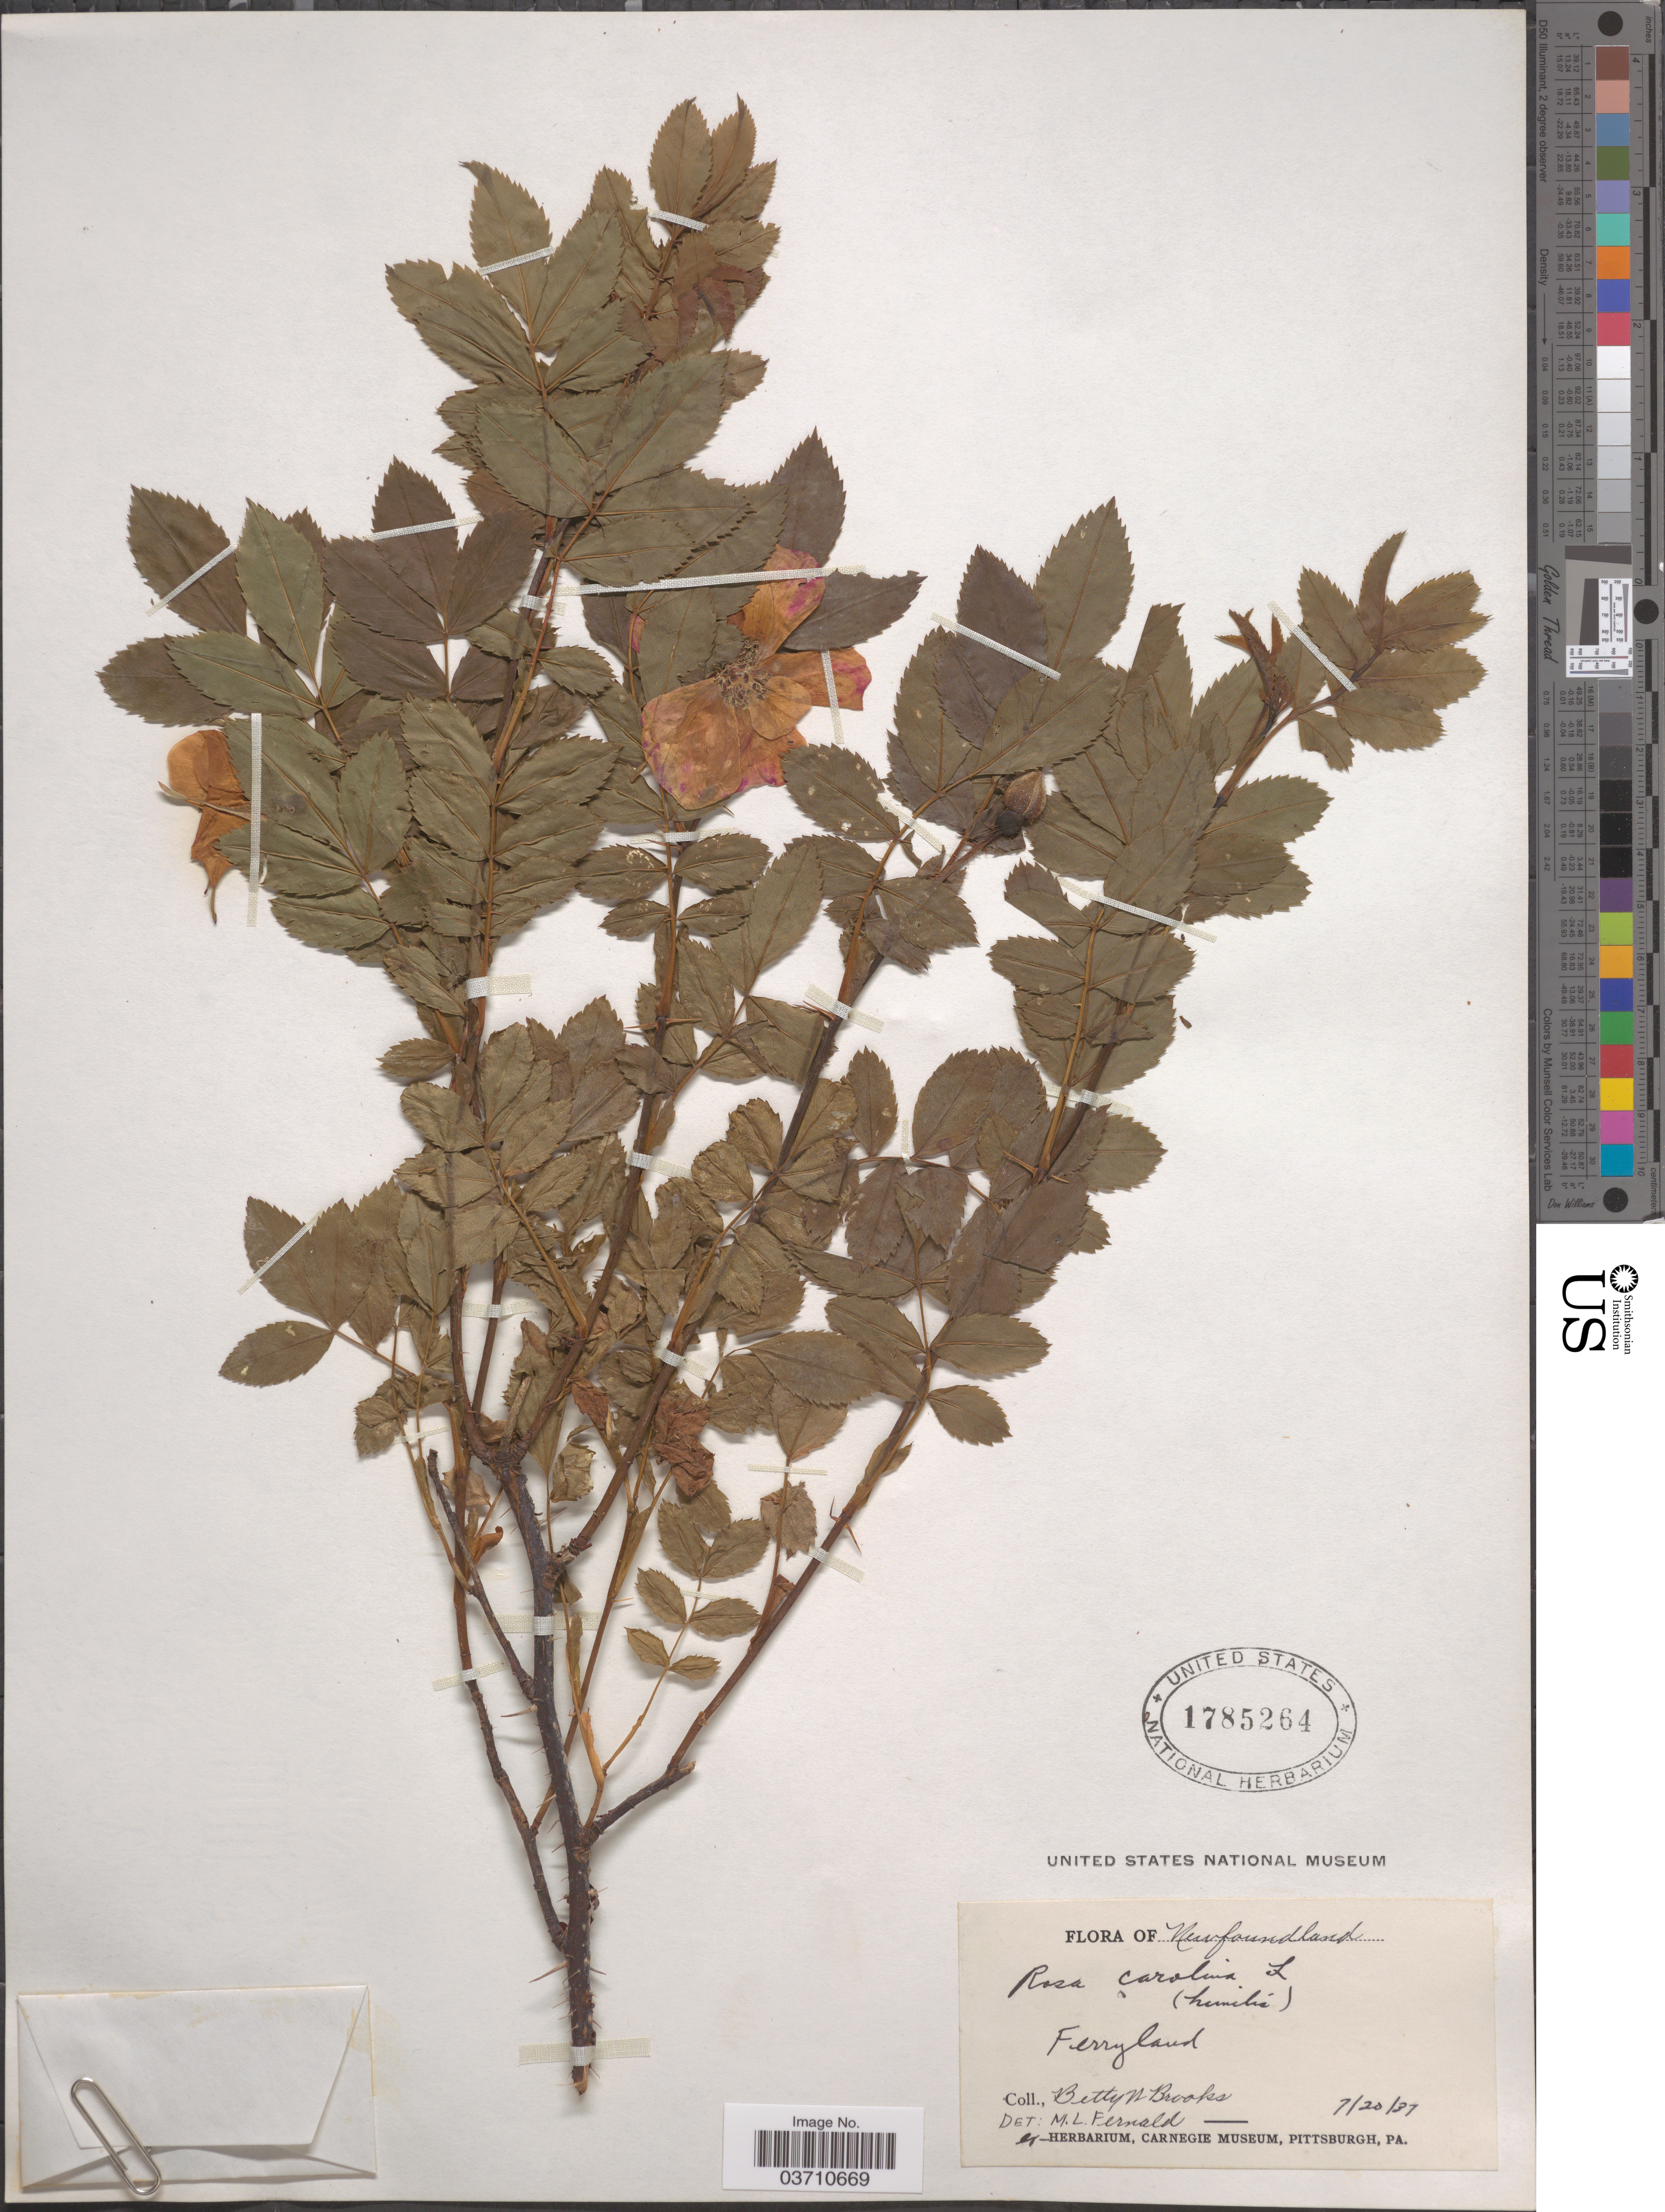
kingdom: Plantae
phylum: Tracheophyta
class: Magnoliopsida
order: Rosales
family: Rosaceae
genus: Rosa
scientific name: Rosa carolina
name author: L.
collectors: B. Brooks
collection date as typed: Transcribed d/m/y: 20/7/37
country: Canada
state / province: Newfoundland and Labrador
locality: Ferryland.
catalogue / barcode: US 1785264